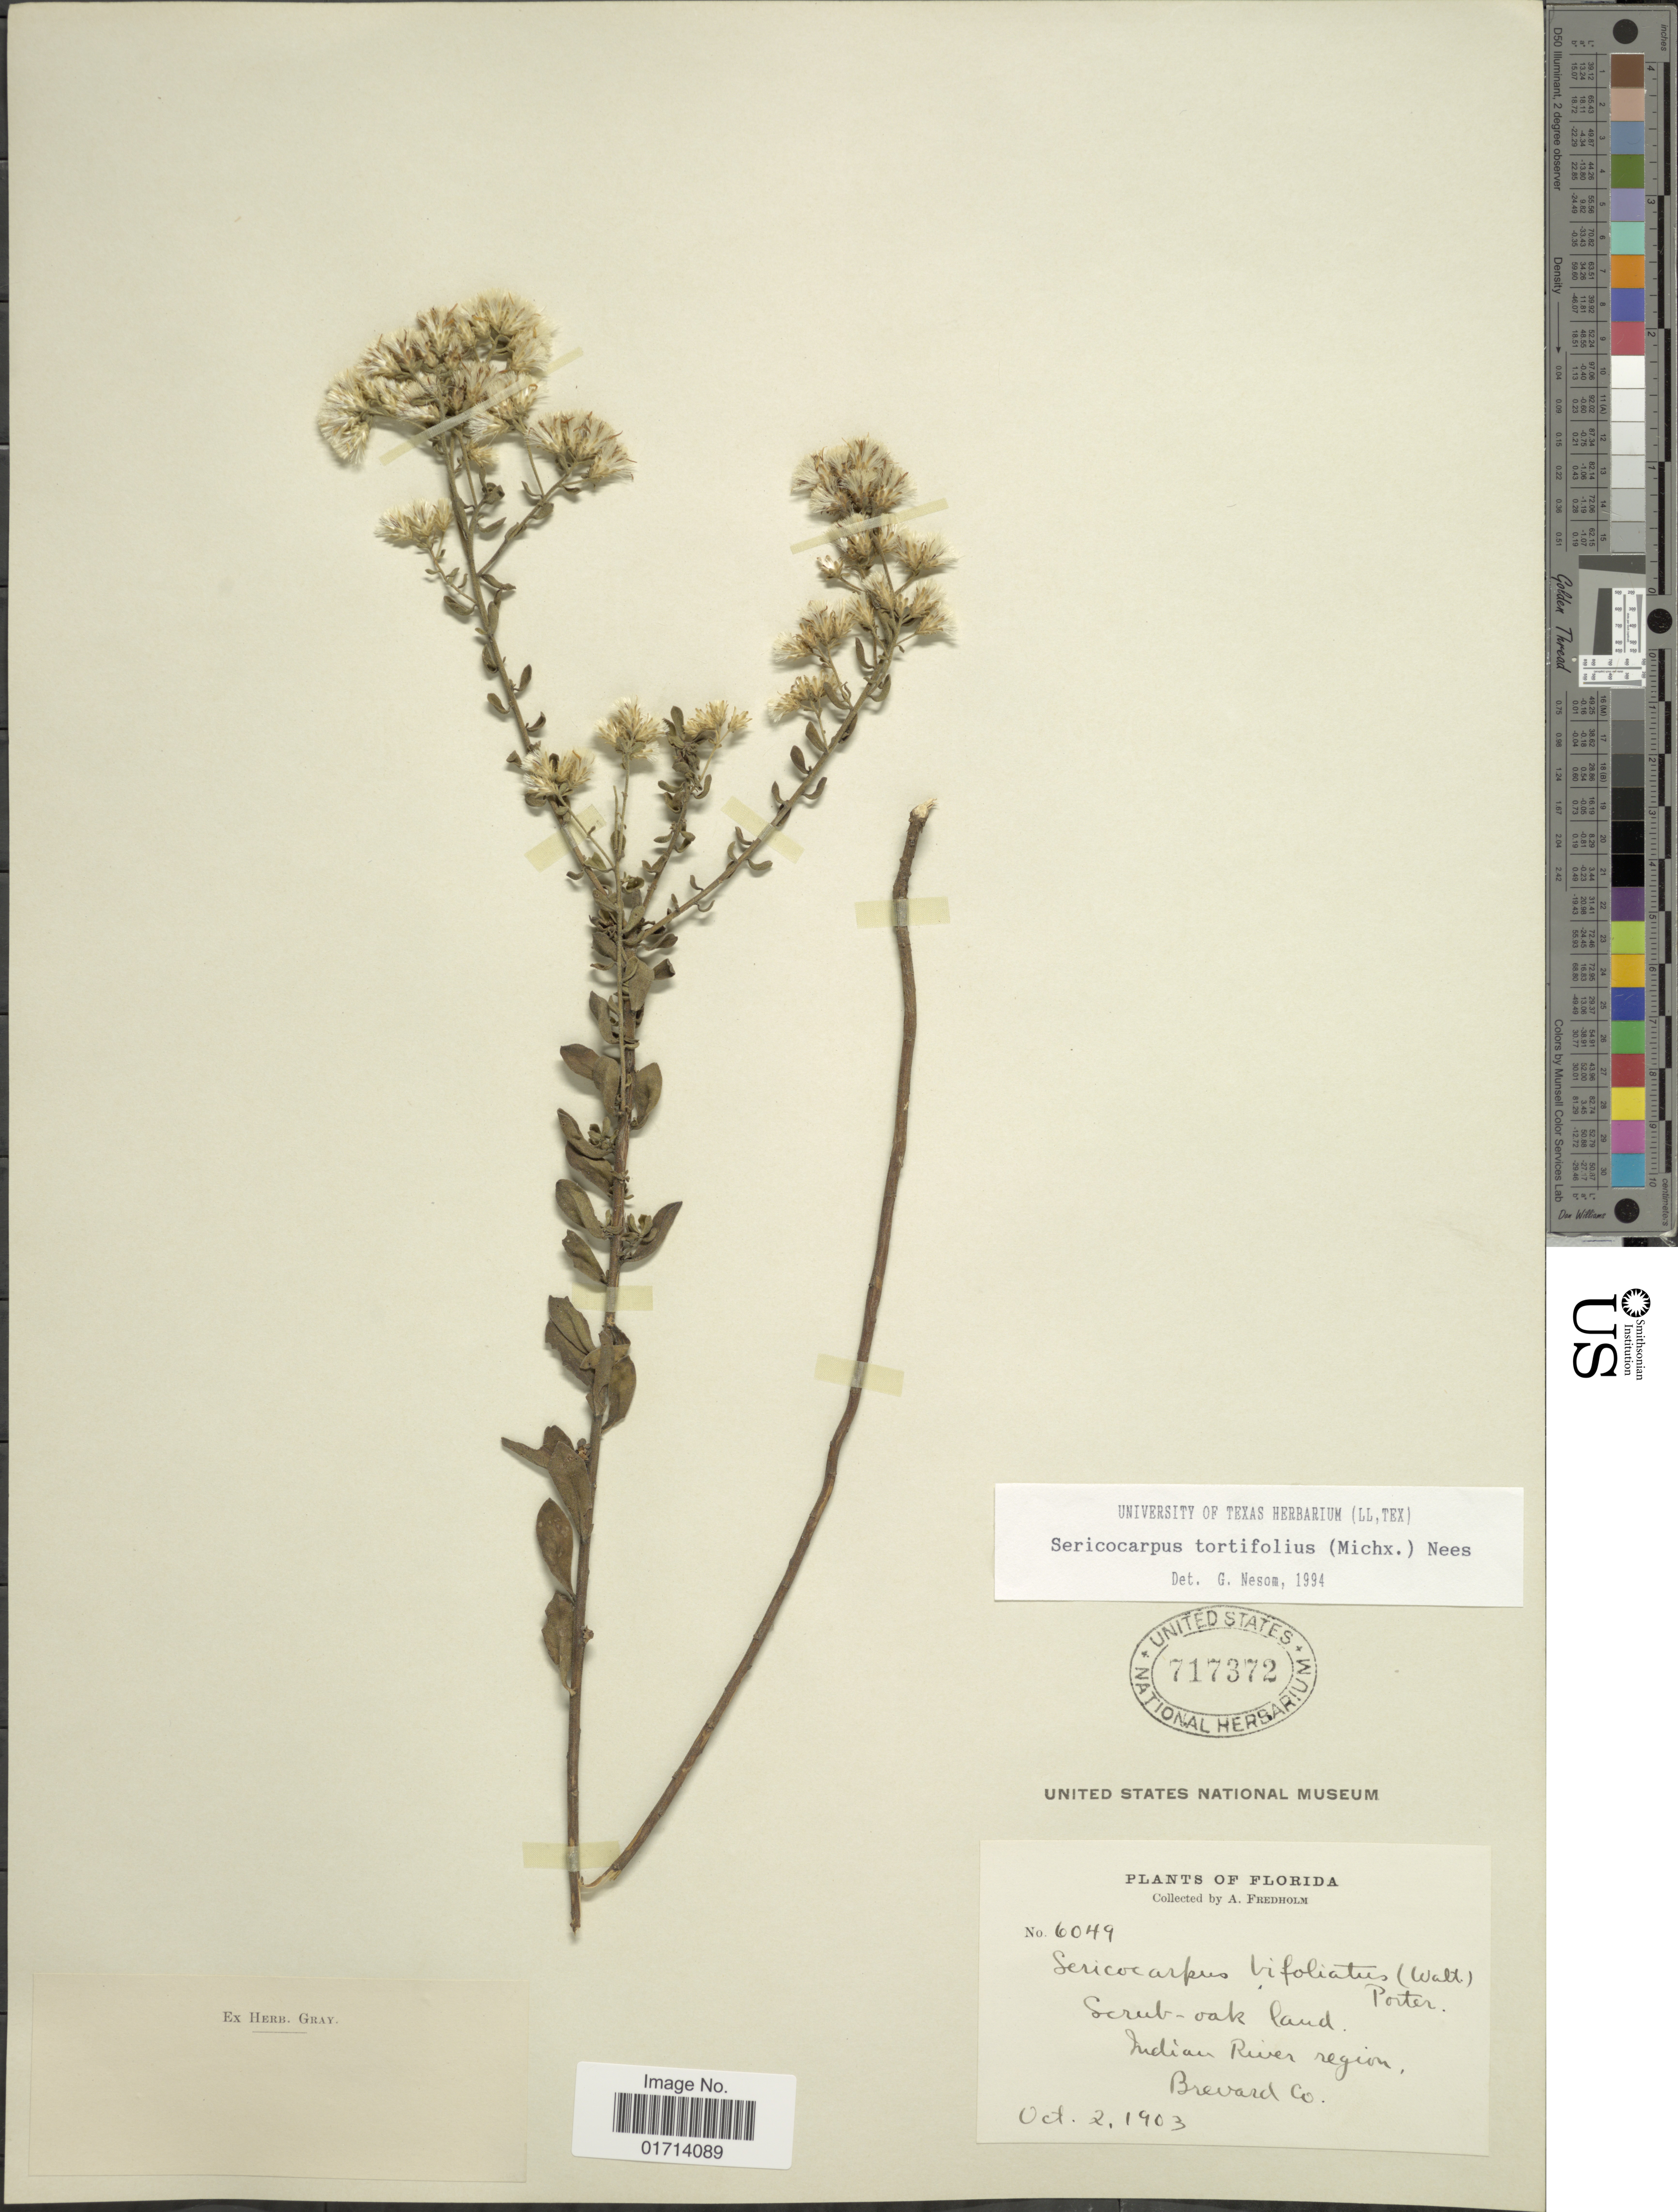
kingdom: Plantae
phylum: Tracheophyta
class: Magnoliopsida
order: Asterales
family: Asteraceae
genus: Sericocarpus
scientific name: Sericocarpus tortifolius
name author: (Michx.) Nees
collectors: A. Fredholm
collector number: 6049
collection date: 1903-10-02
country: United States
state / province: Florida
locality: Indian River region, Brevard Co.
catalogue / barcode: US 717372